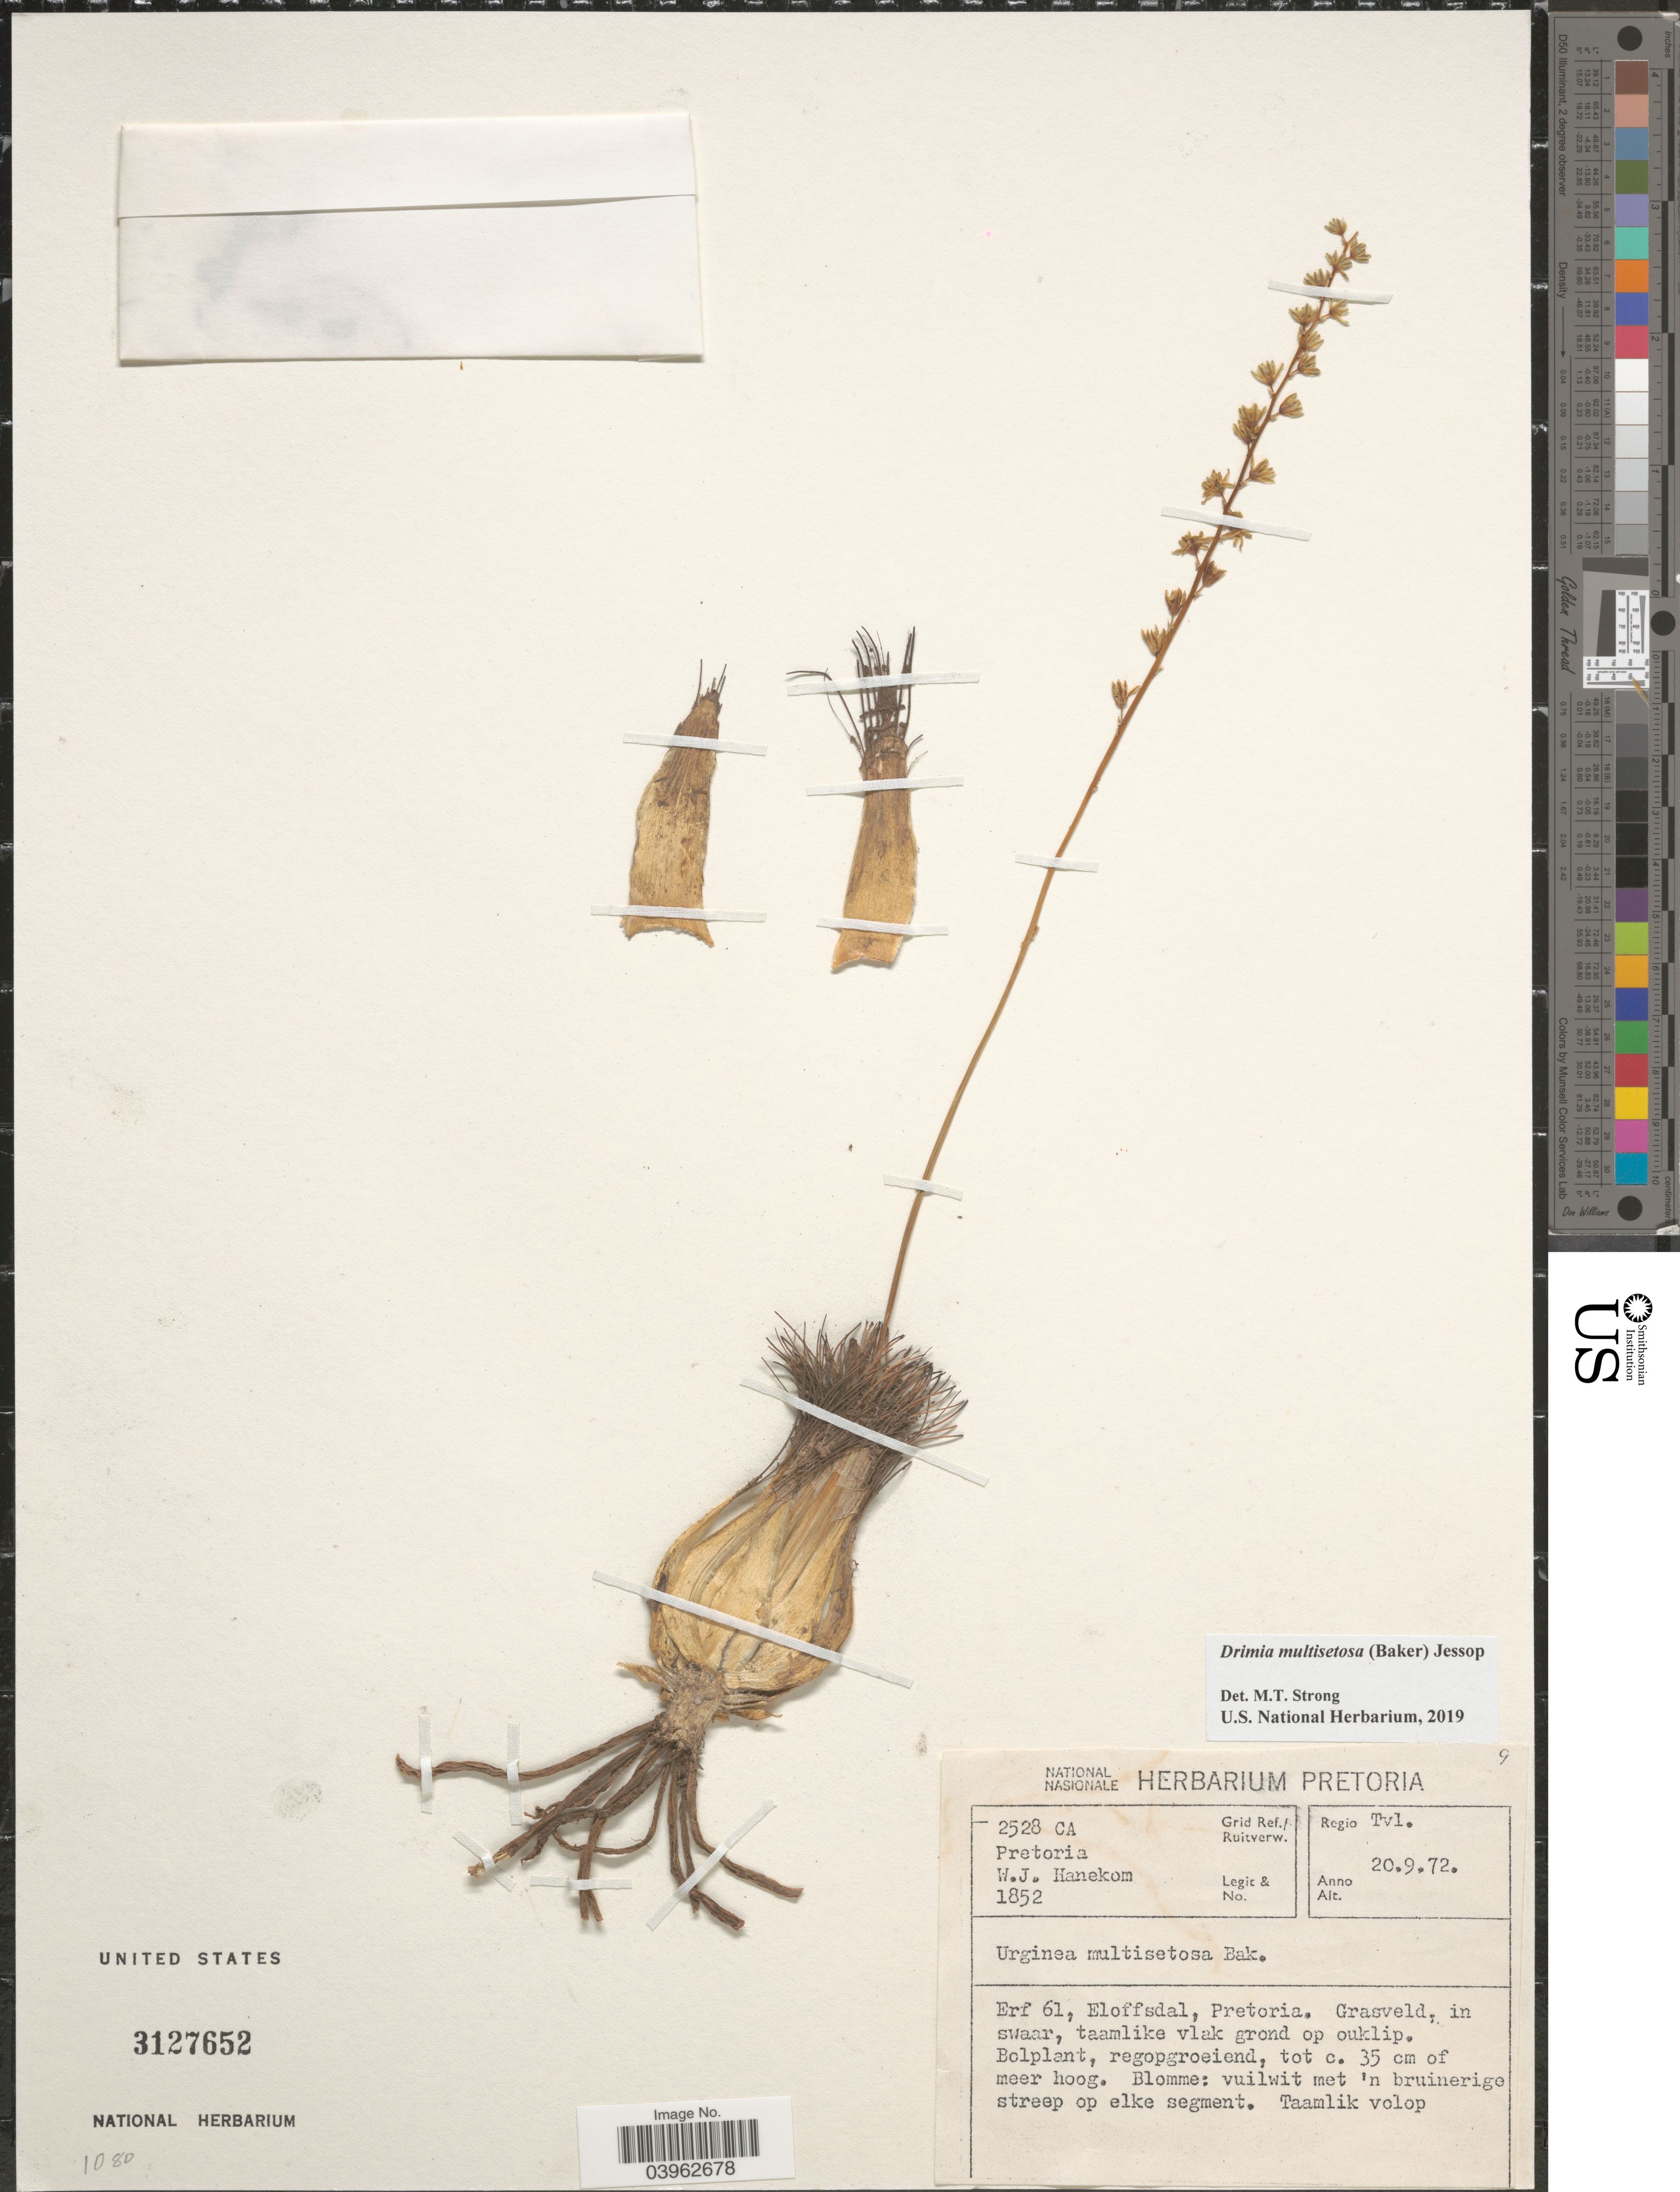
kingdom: Plantae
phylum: Tracheophyta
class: Liliopsida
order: Asparagales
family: Asparagaceae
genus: Drimia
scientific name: Drimia multisetosa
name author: (Baker) Jessop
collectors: W. Hanekom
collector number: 1852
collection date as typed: Transcribed d/m/y: 20/9/72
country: South Africa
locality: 2528 CA Grid Ref./ Ruitverw. Regio Tvl. Erf 61, Eloffsdal, Pretoria.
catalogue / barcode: US 3127652